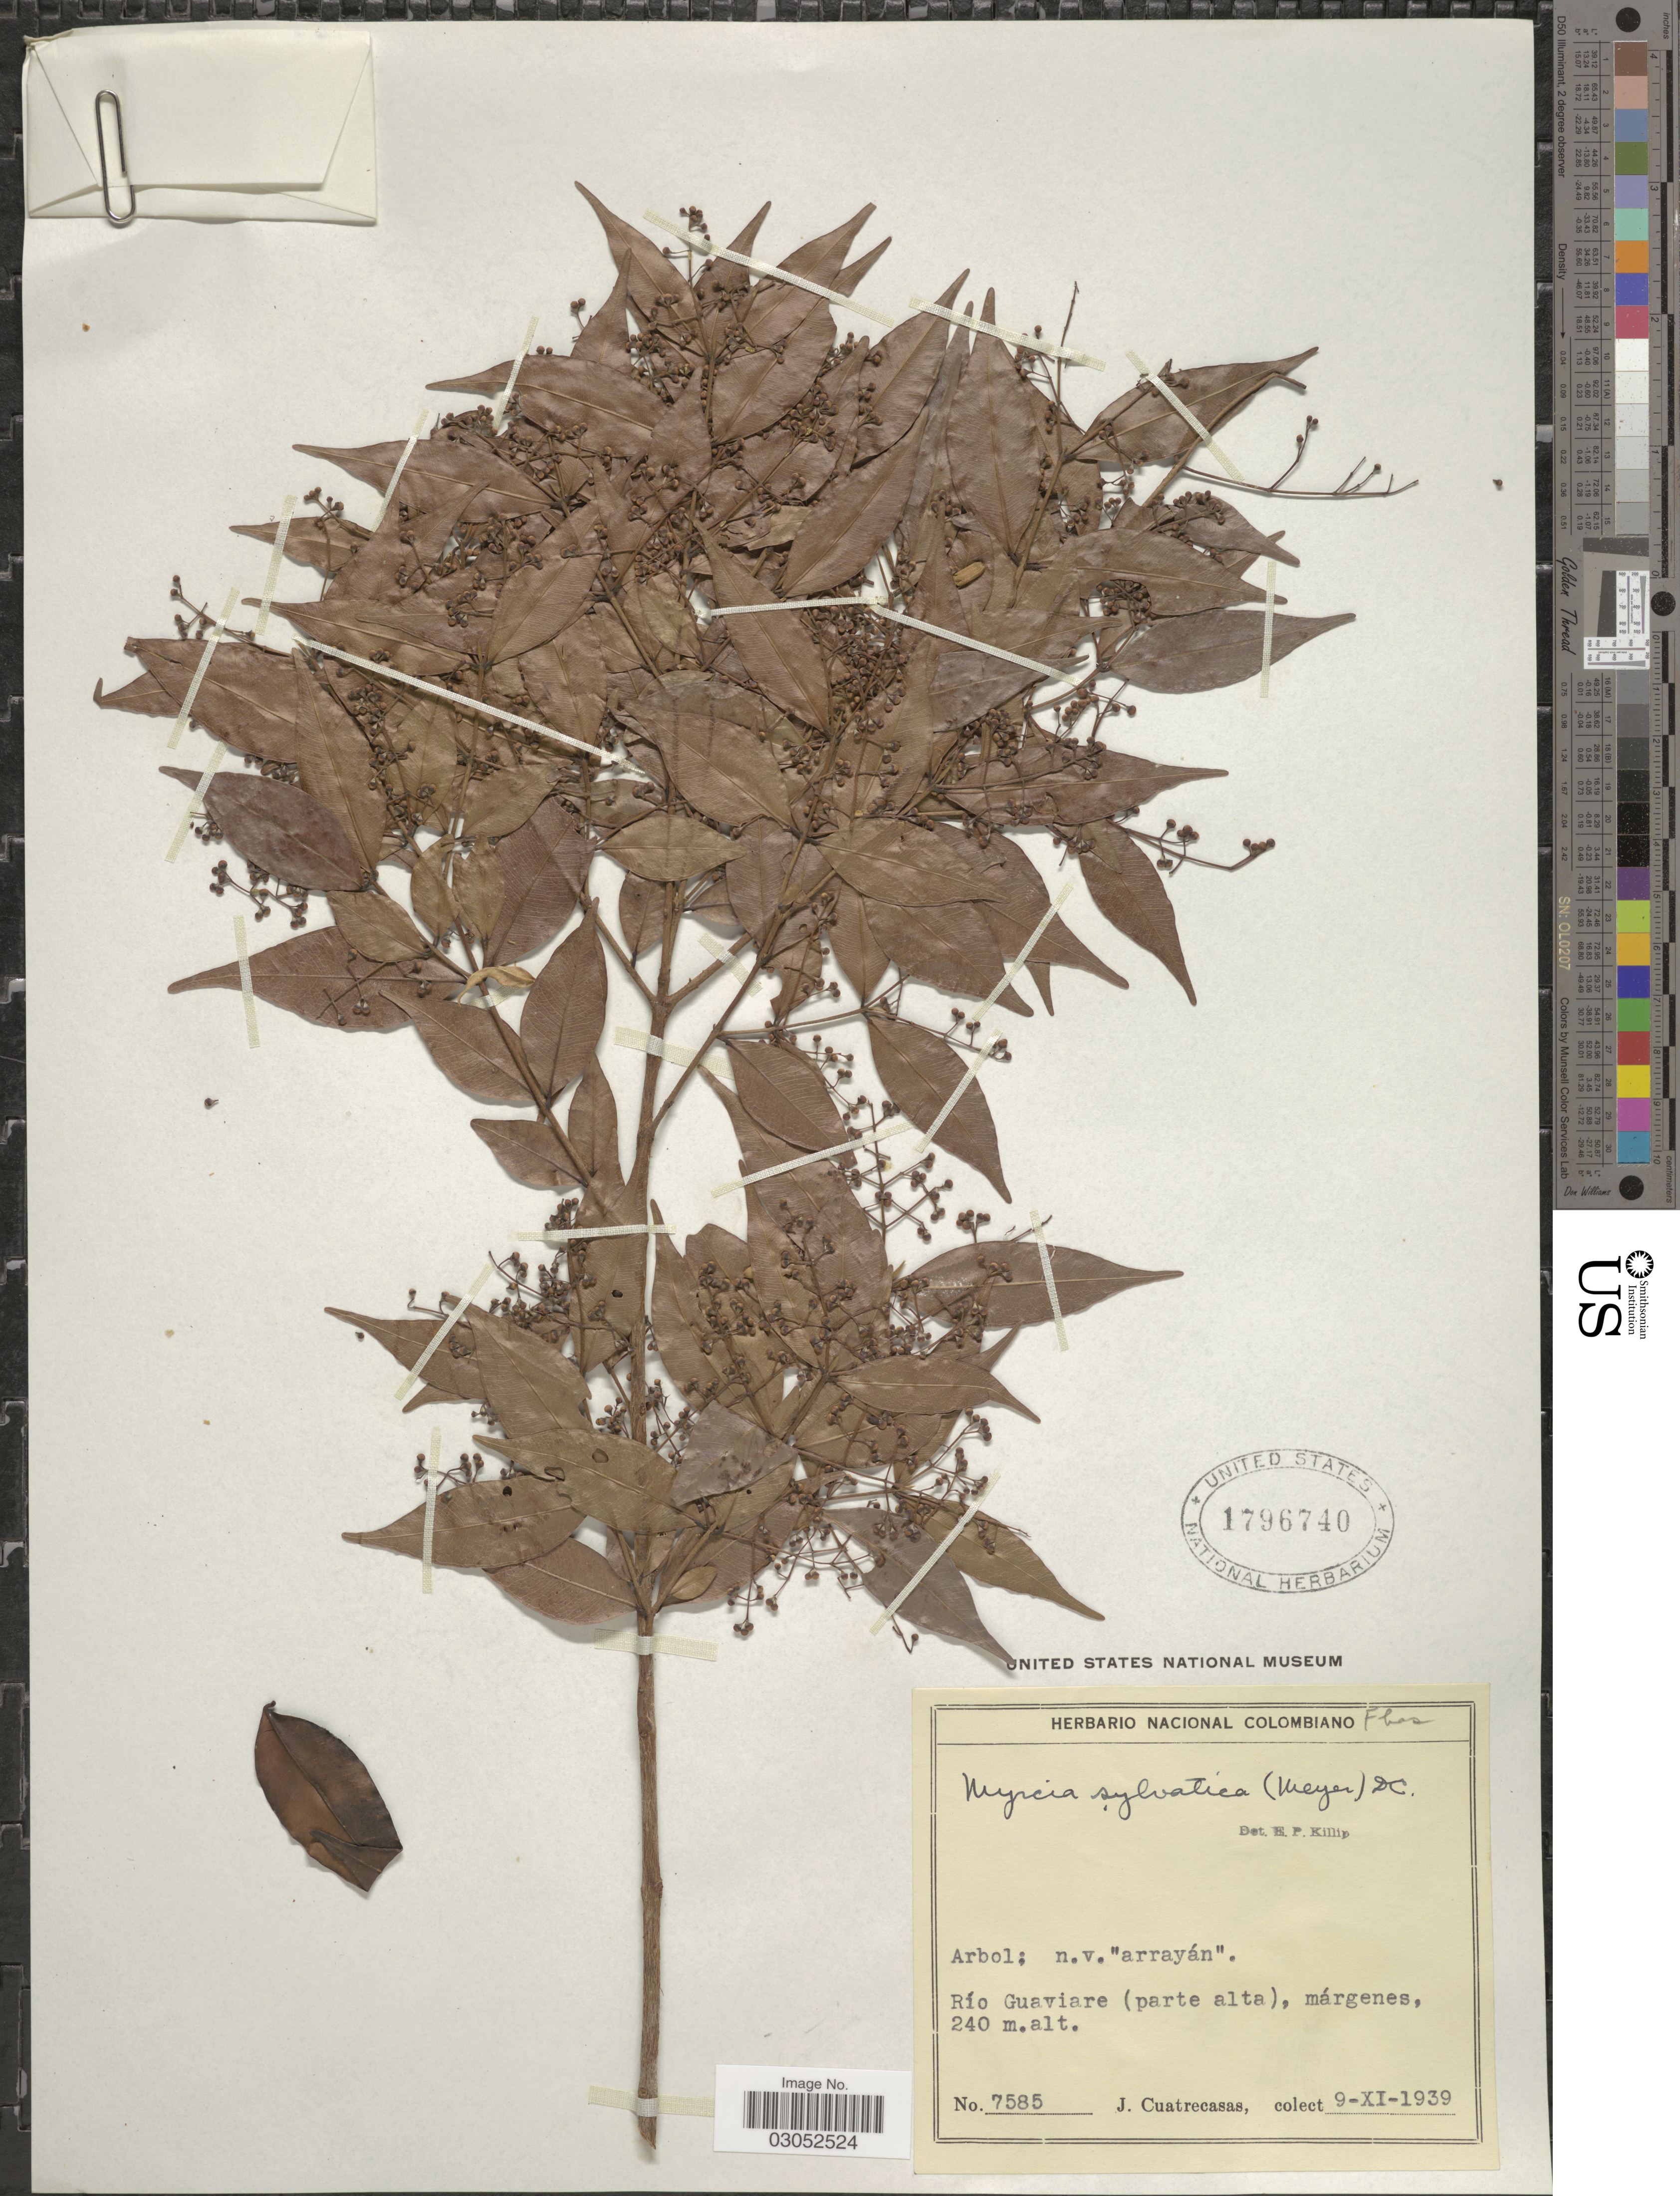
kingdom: Plantae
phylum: Tracheophyta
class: Magnoliopsida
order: Myrtales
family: Myrtaceae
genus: Myrcia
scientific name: Myrcia sylvatica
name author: (G. Mey.) DC.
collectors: J. Cuatrecasas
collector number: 7585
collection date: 1939-11-09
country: Colombia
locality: Río Guaviare (parte alta).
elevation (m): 240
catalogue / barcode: US 1796740